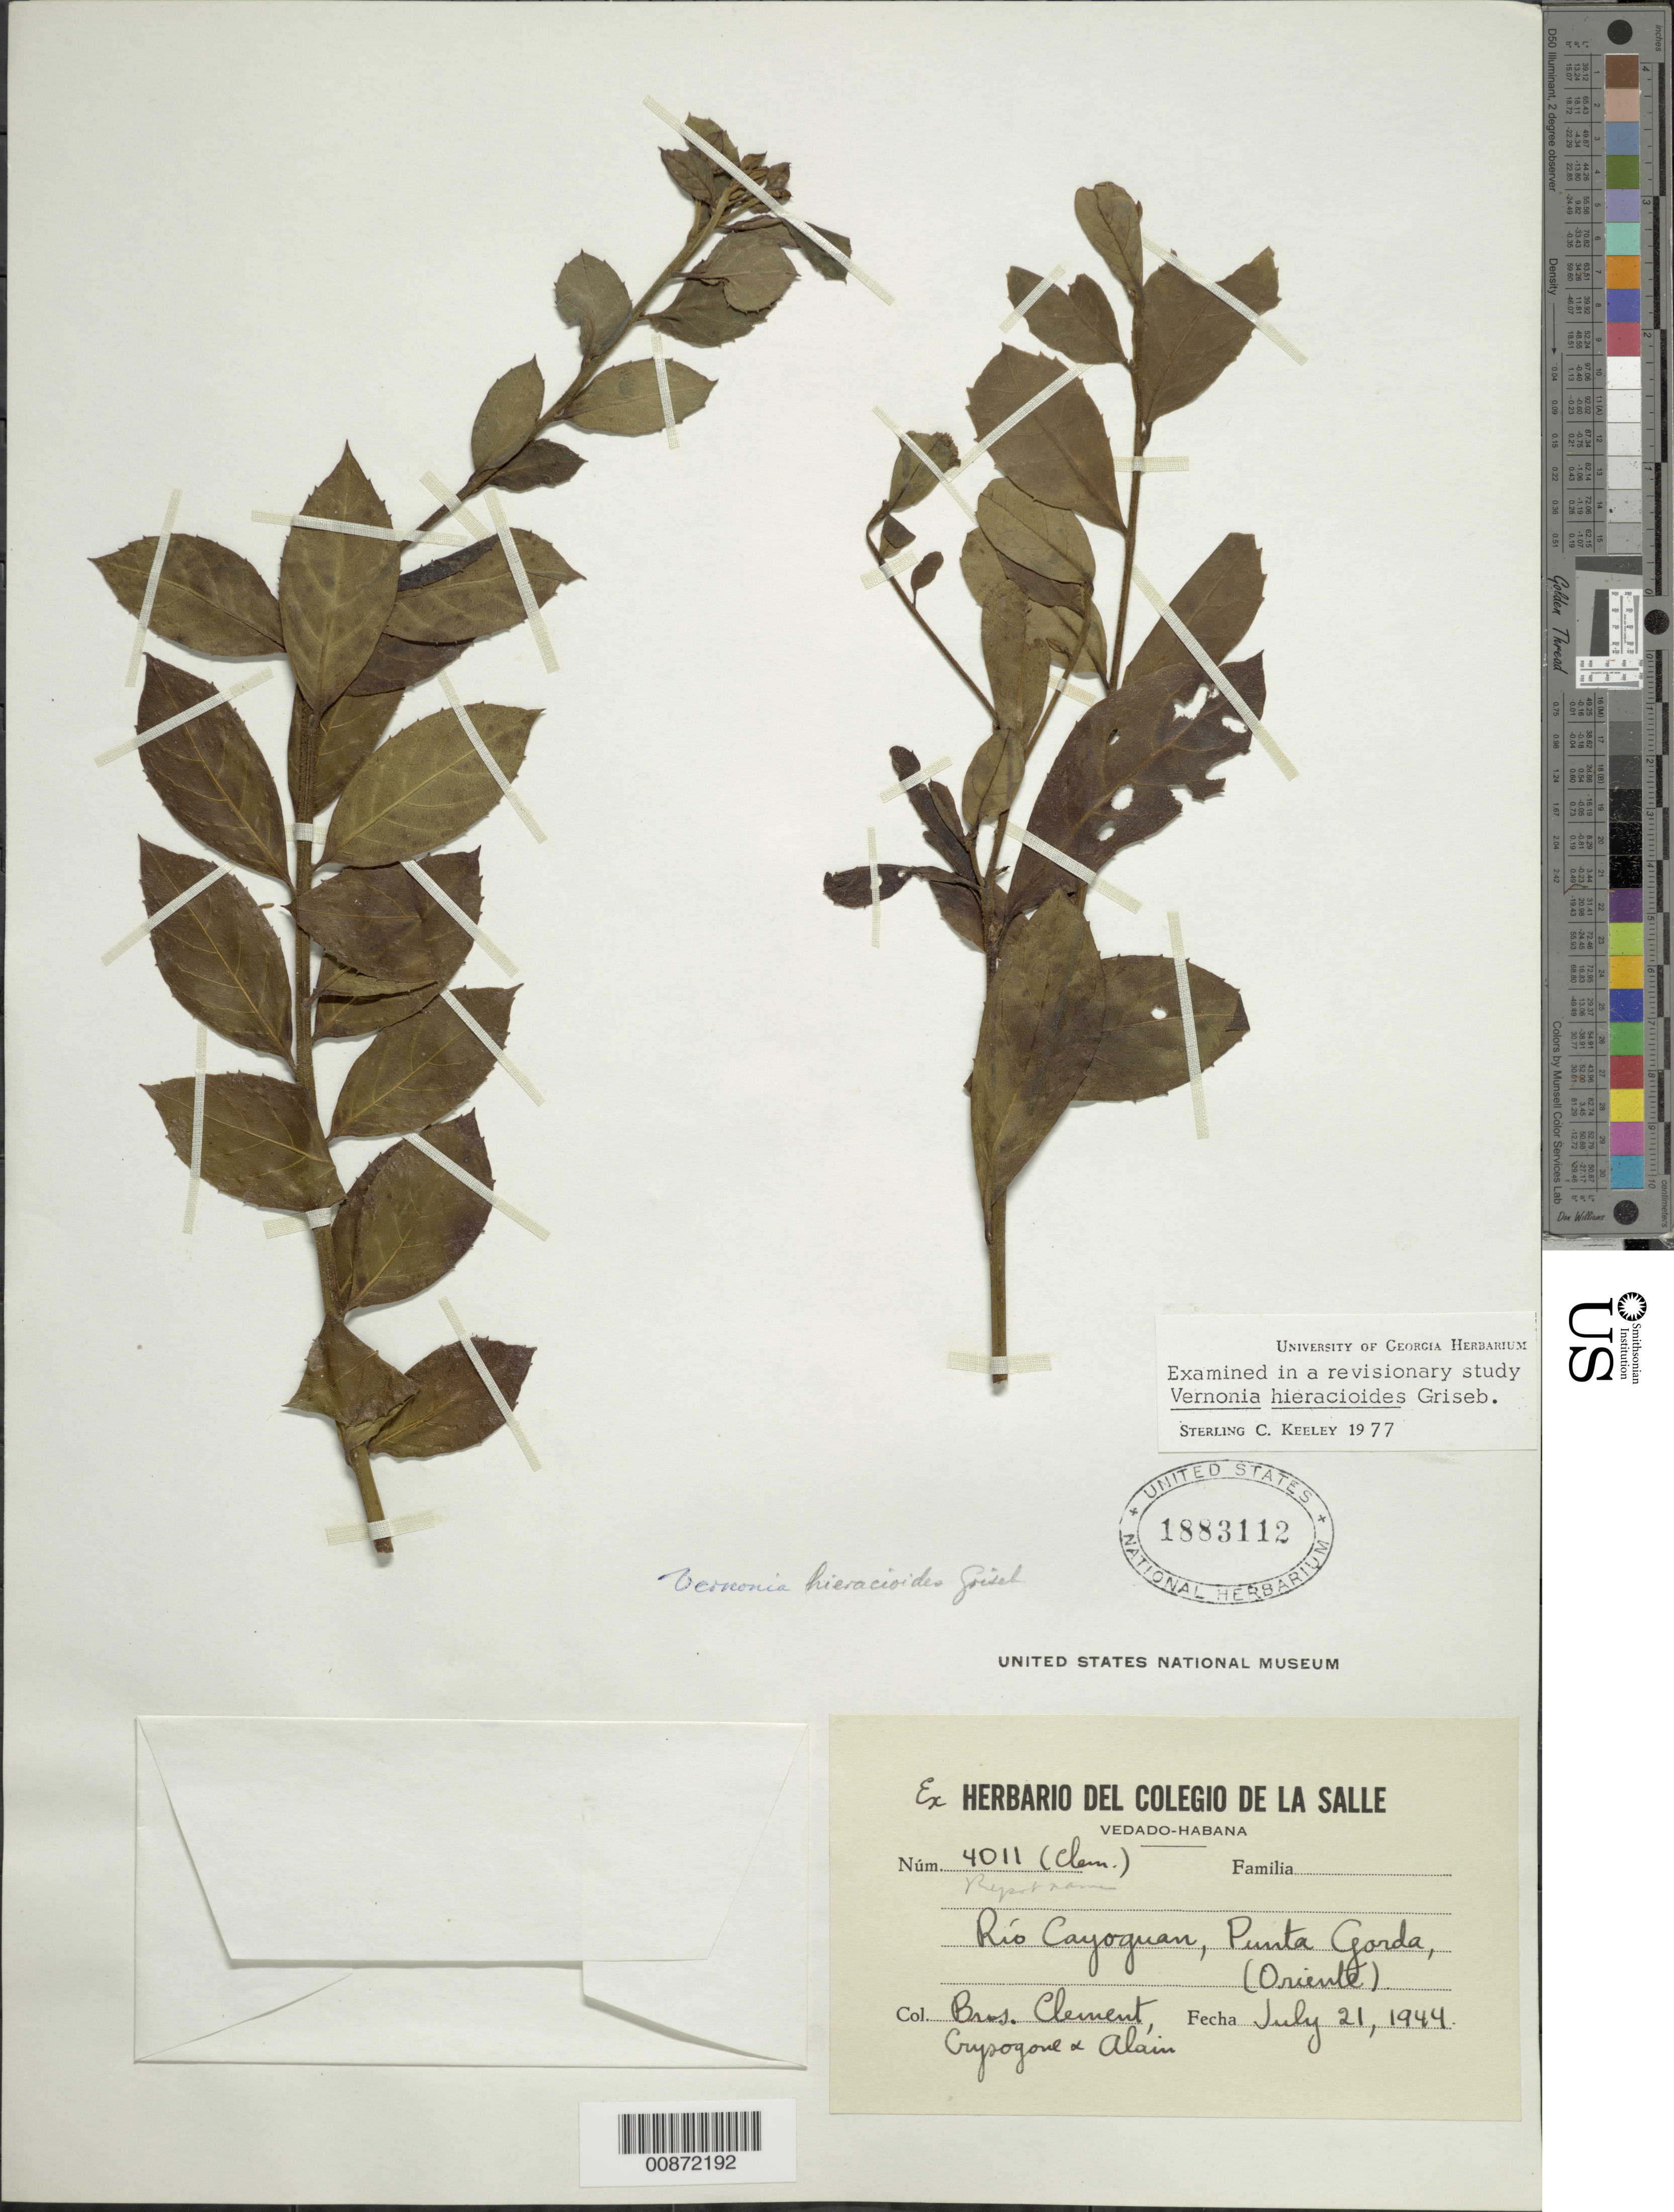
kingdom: Plantae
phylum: Tracheophyta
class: Magnoliopsida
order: Asterales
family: Asteraceae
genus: Vernonanthura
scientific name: Vernonanthura hieracioides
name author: (Griseb.) H. Rob.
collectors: Bro. Clemente, Crysogone & A. H. Liogier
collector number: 4011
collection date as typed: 21 Jul 1944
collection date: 1944-07-21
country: Cuba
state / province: Oriente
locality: Río Cayoguan, Punta Gorda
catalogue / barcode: US 1883112